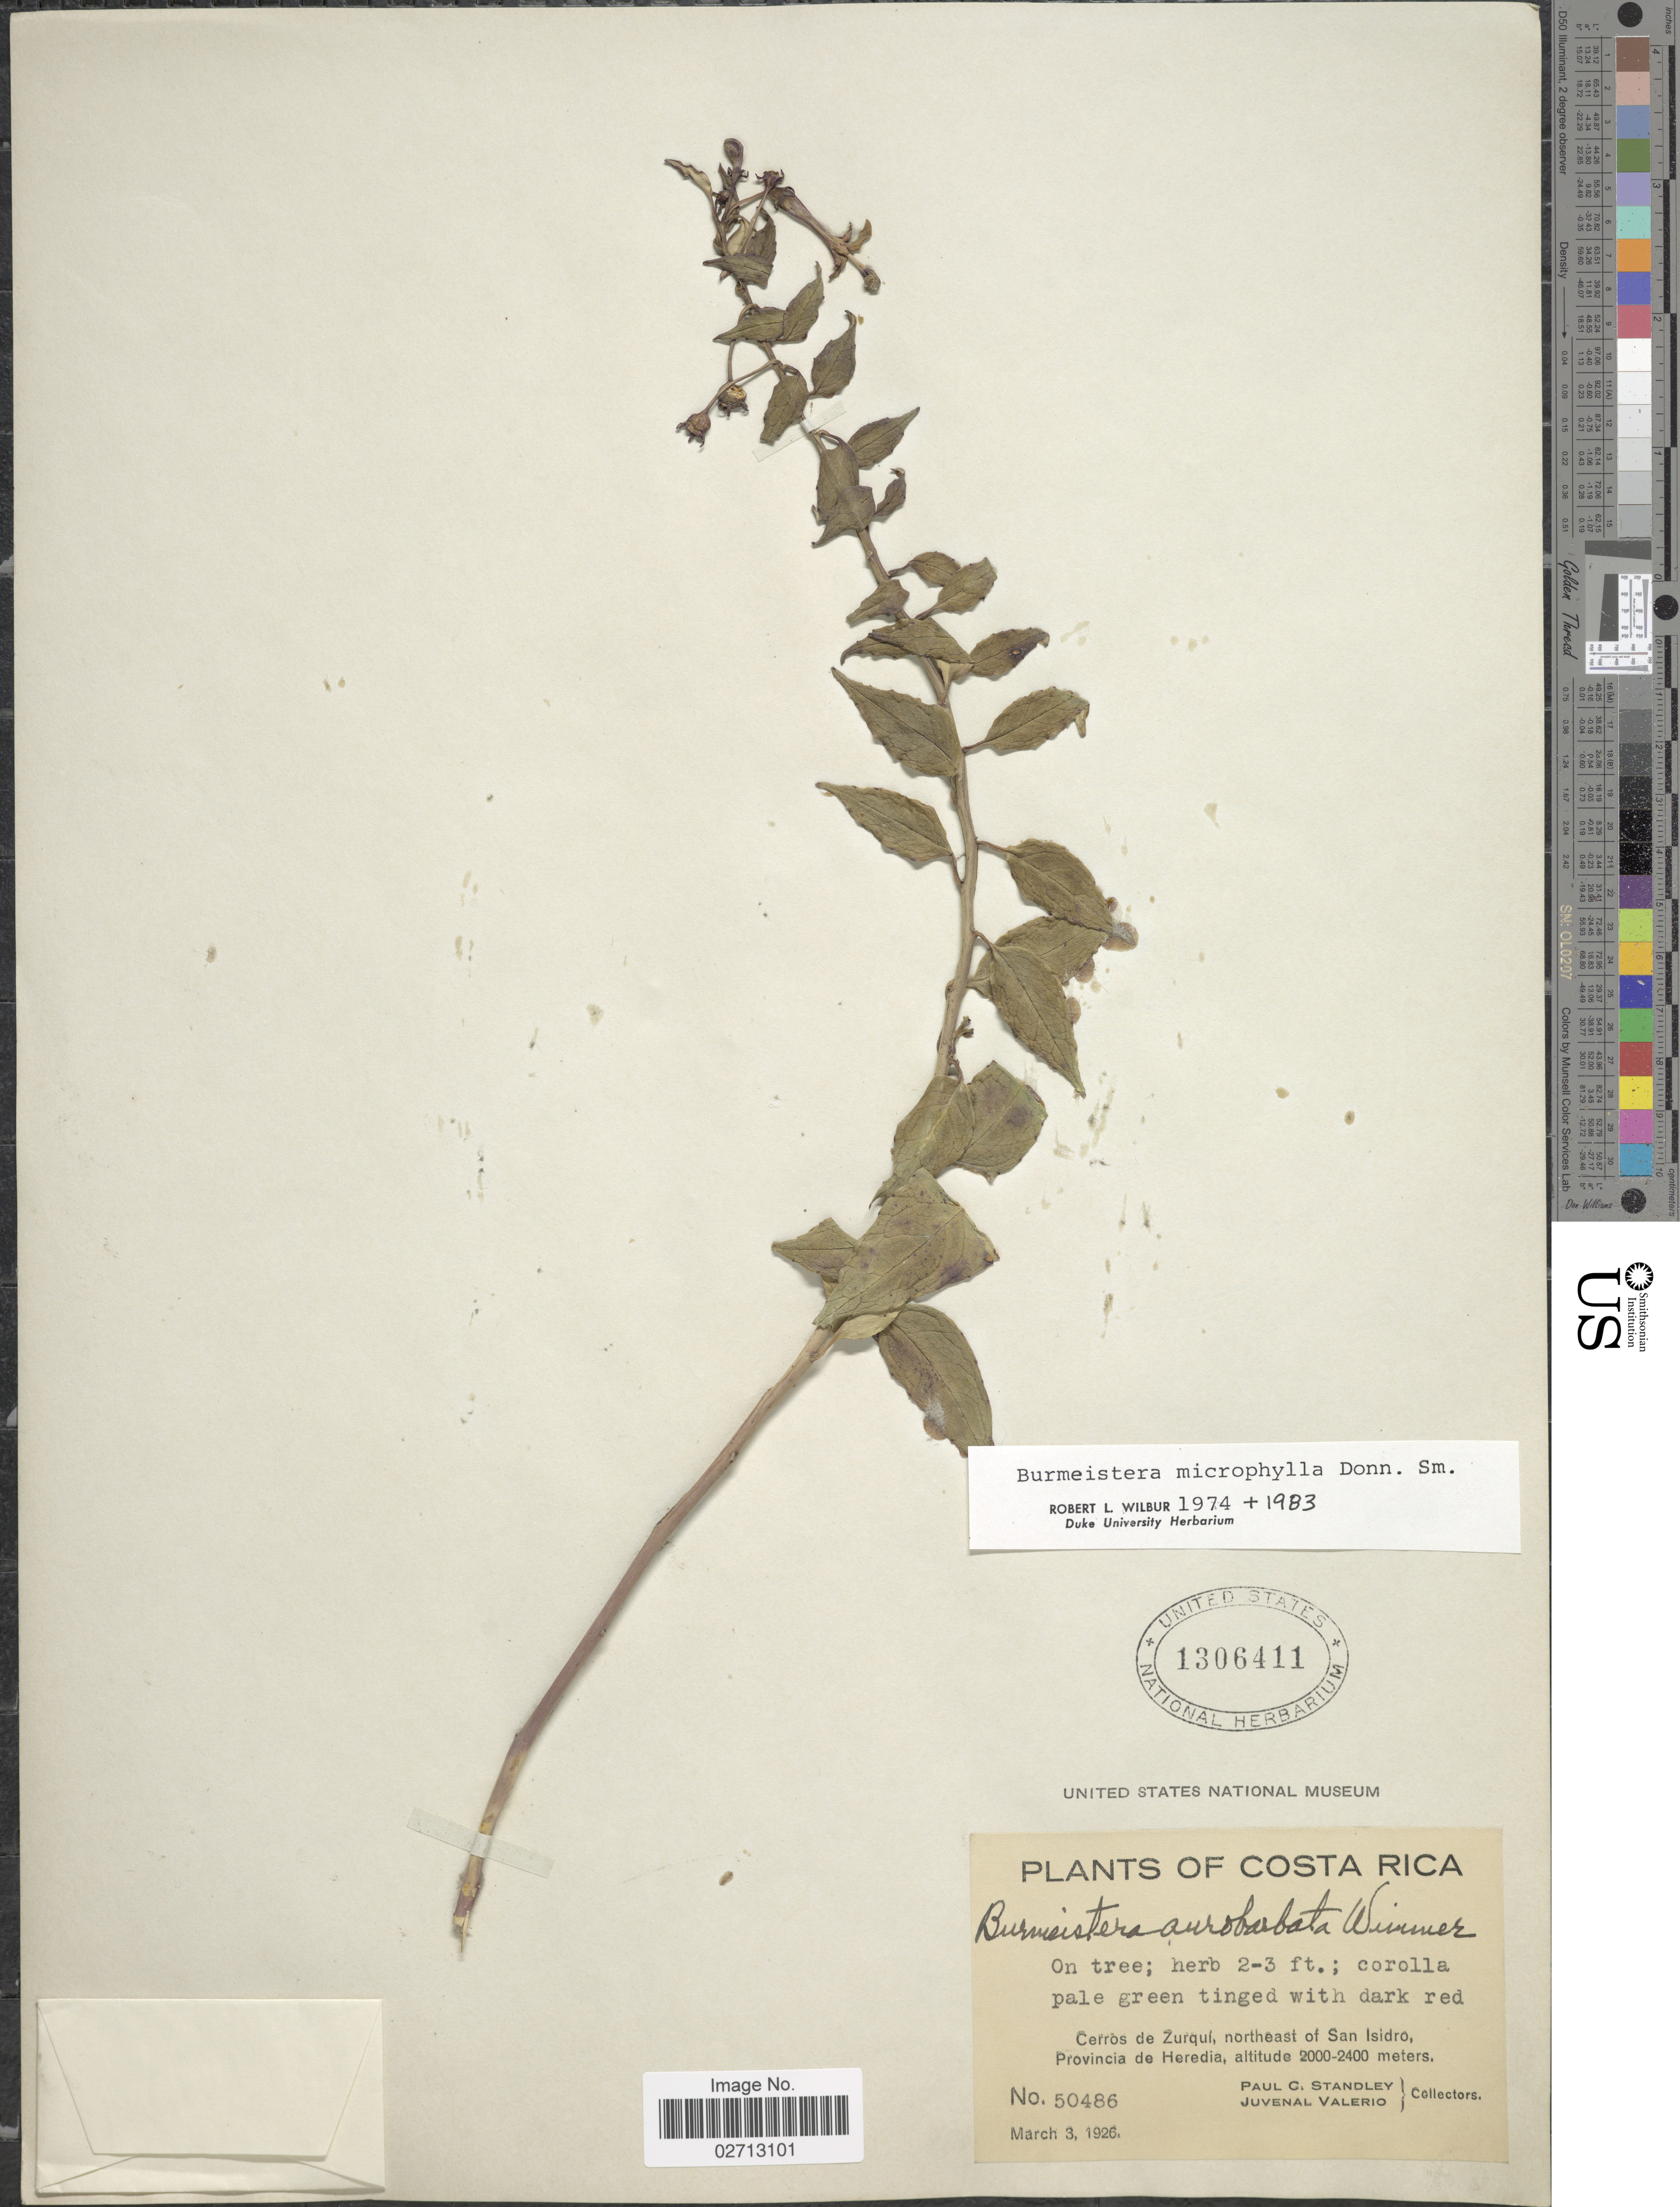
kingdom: Plantae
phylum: Tracheophyta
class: Magnoliopsida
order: Asterales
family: Campanulaceae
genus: Burmeistera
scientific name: Burmeistera microphylla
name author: Donn. Sm.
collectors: P. C. Standley & J. Valerio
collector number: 50486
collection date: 1926-03-03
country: Costa Rica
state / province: Heredia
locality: Cerros de Zurqui, northeast of San Isidro.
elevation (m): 2000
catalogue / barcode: US 1306411